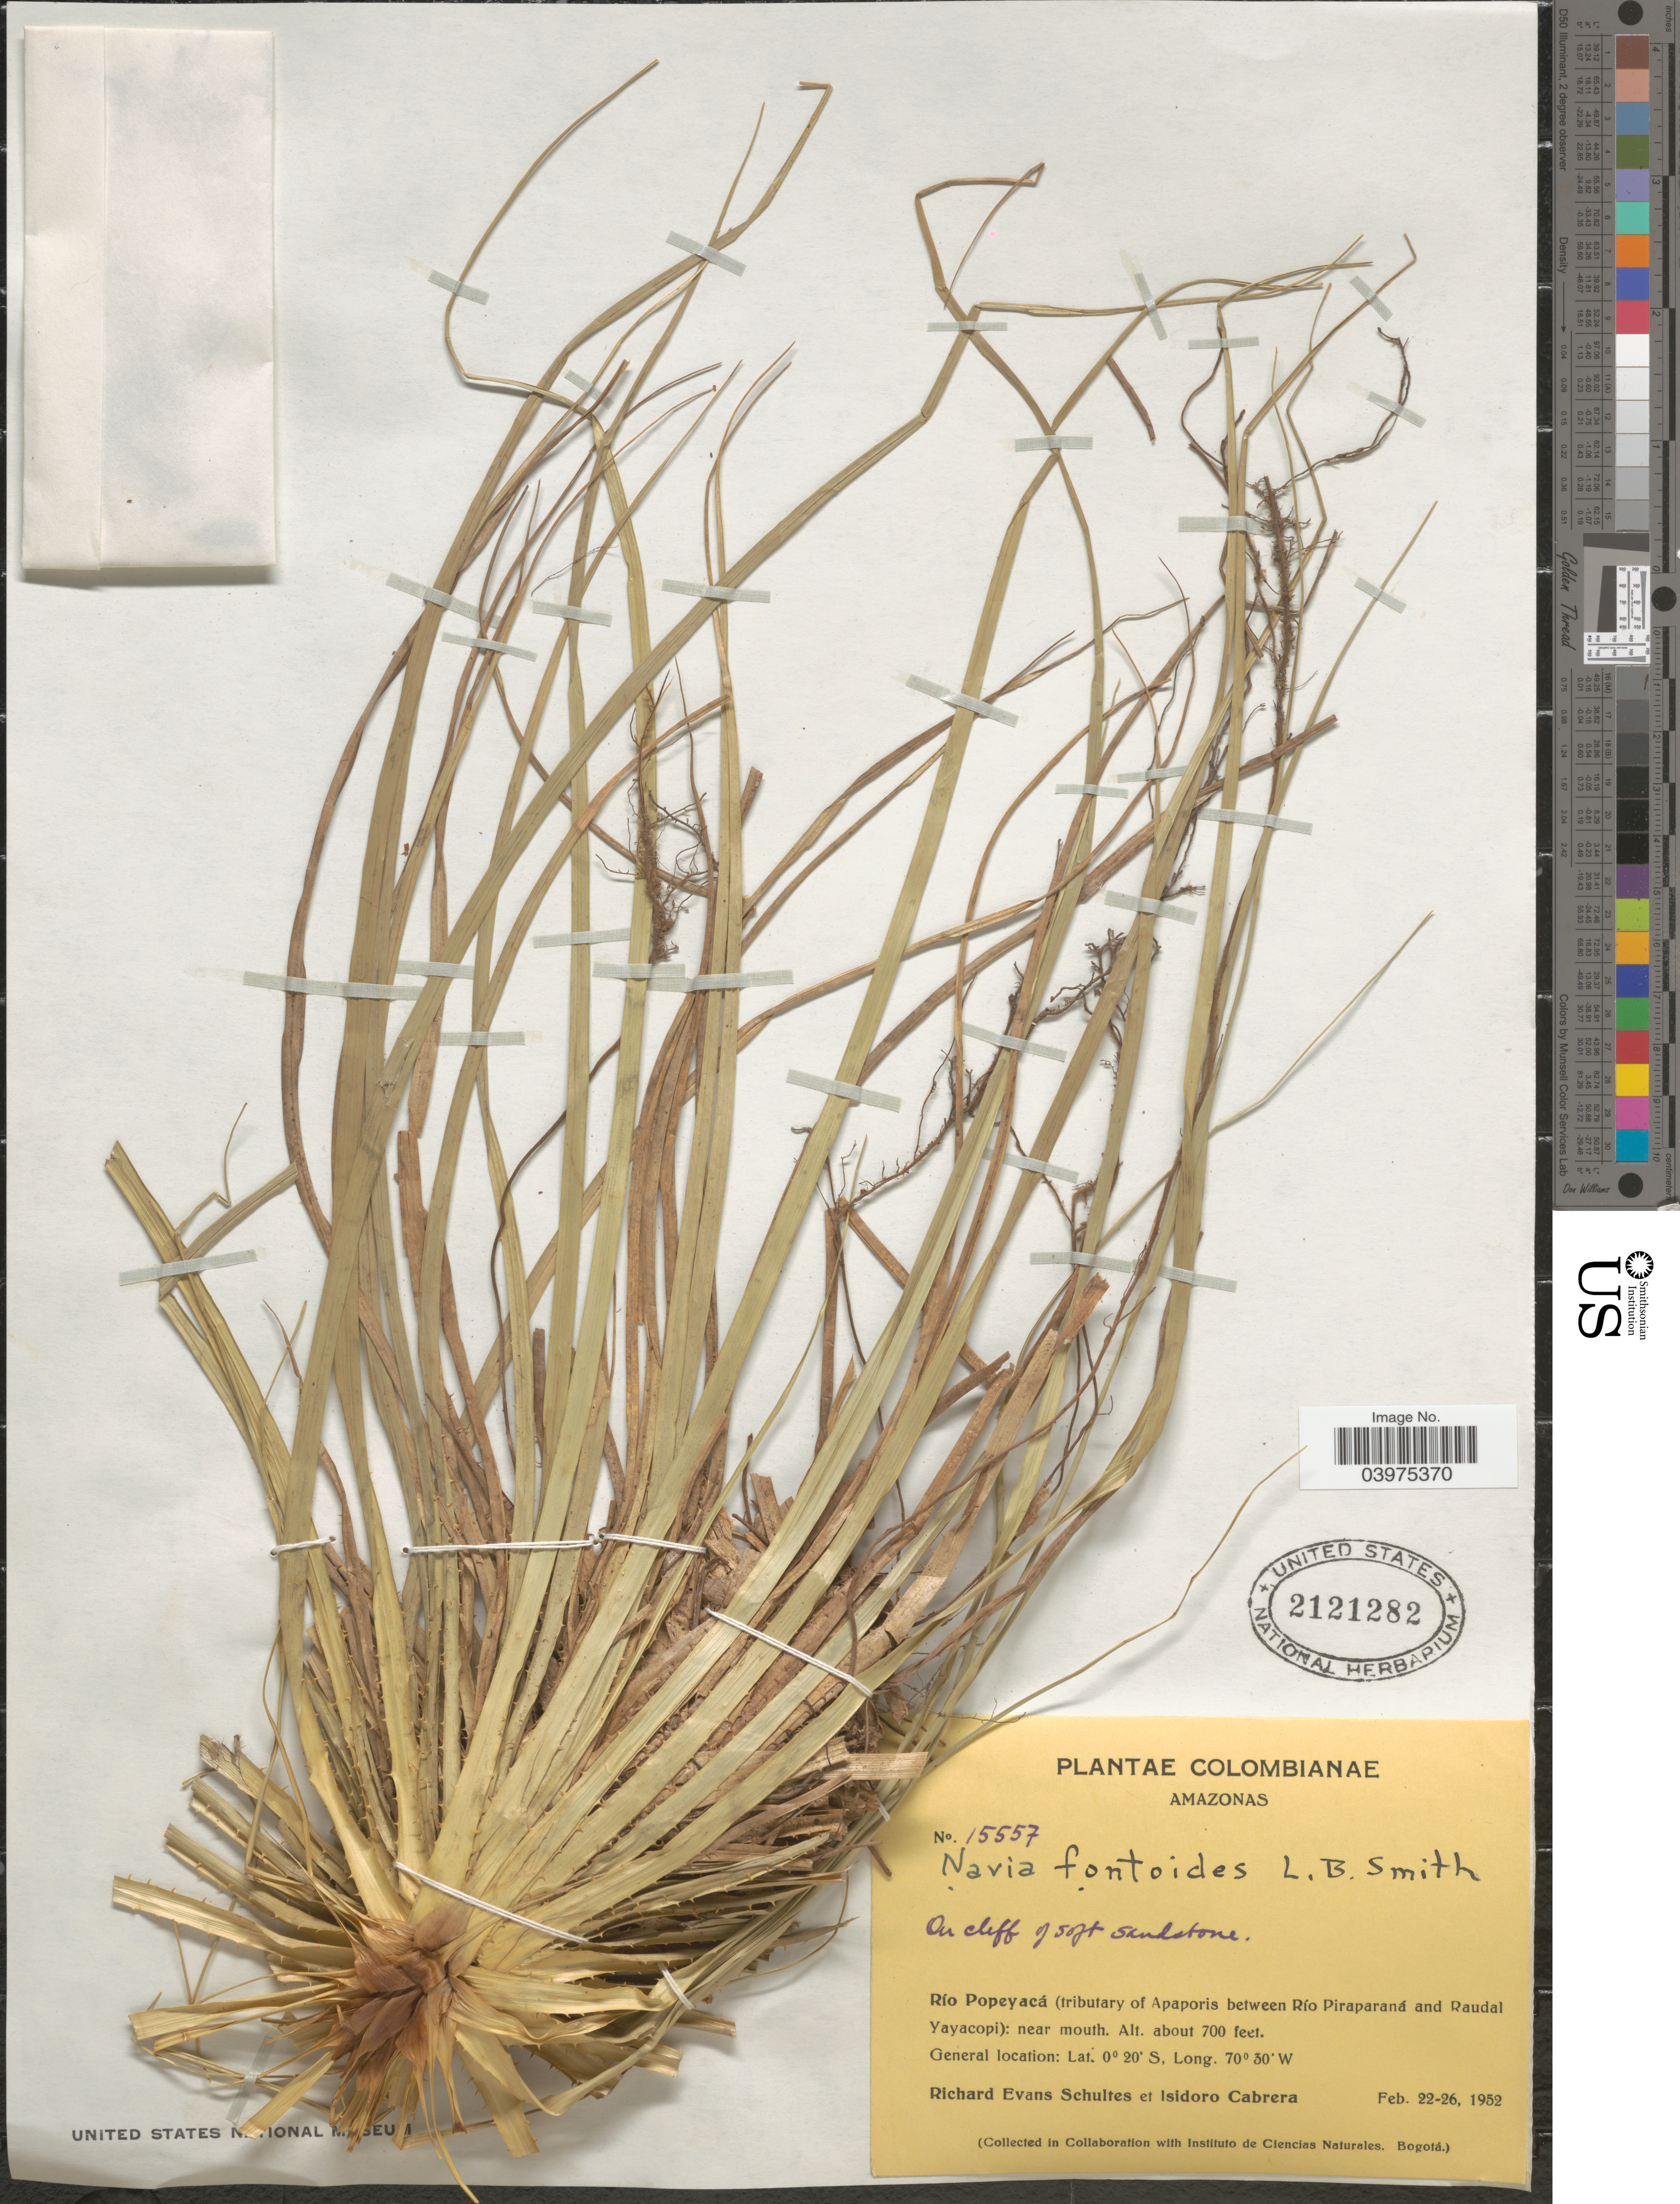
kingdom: Plantae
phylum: Tracheophyta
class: Liliopsida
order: Poales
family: Bromeliaceae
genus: Navia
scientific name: Navia fontoides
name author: L.B. Sm.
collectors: R. E. Schultes & I. Cabrera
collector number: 15557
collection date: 1952-02-22/1952-02-26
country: Colombia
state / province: Amazônas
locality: Río Popeyacá (tributary of Apaporis between Río Piraparaná and Raudal Yaycopi): near mouth.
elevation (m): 213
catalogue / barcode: US 2121282